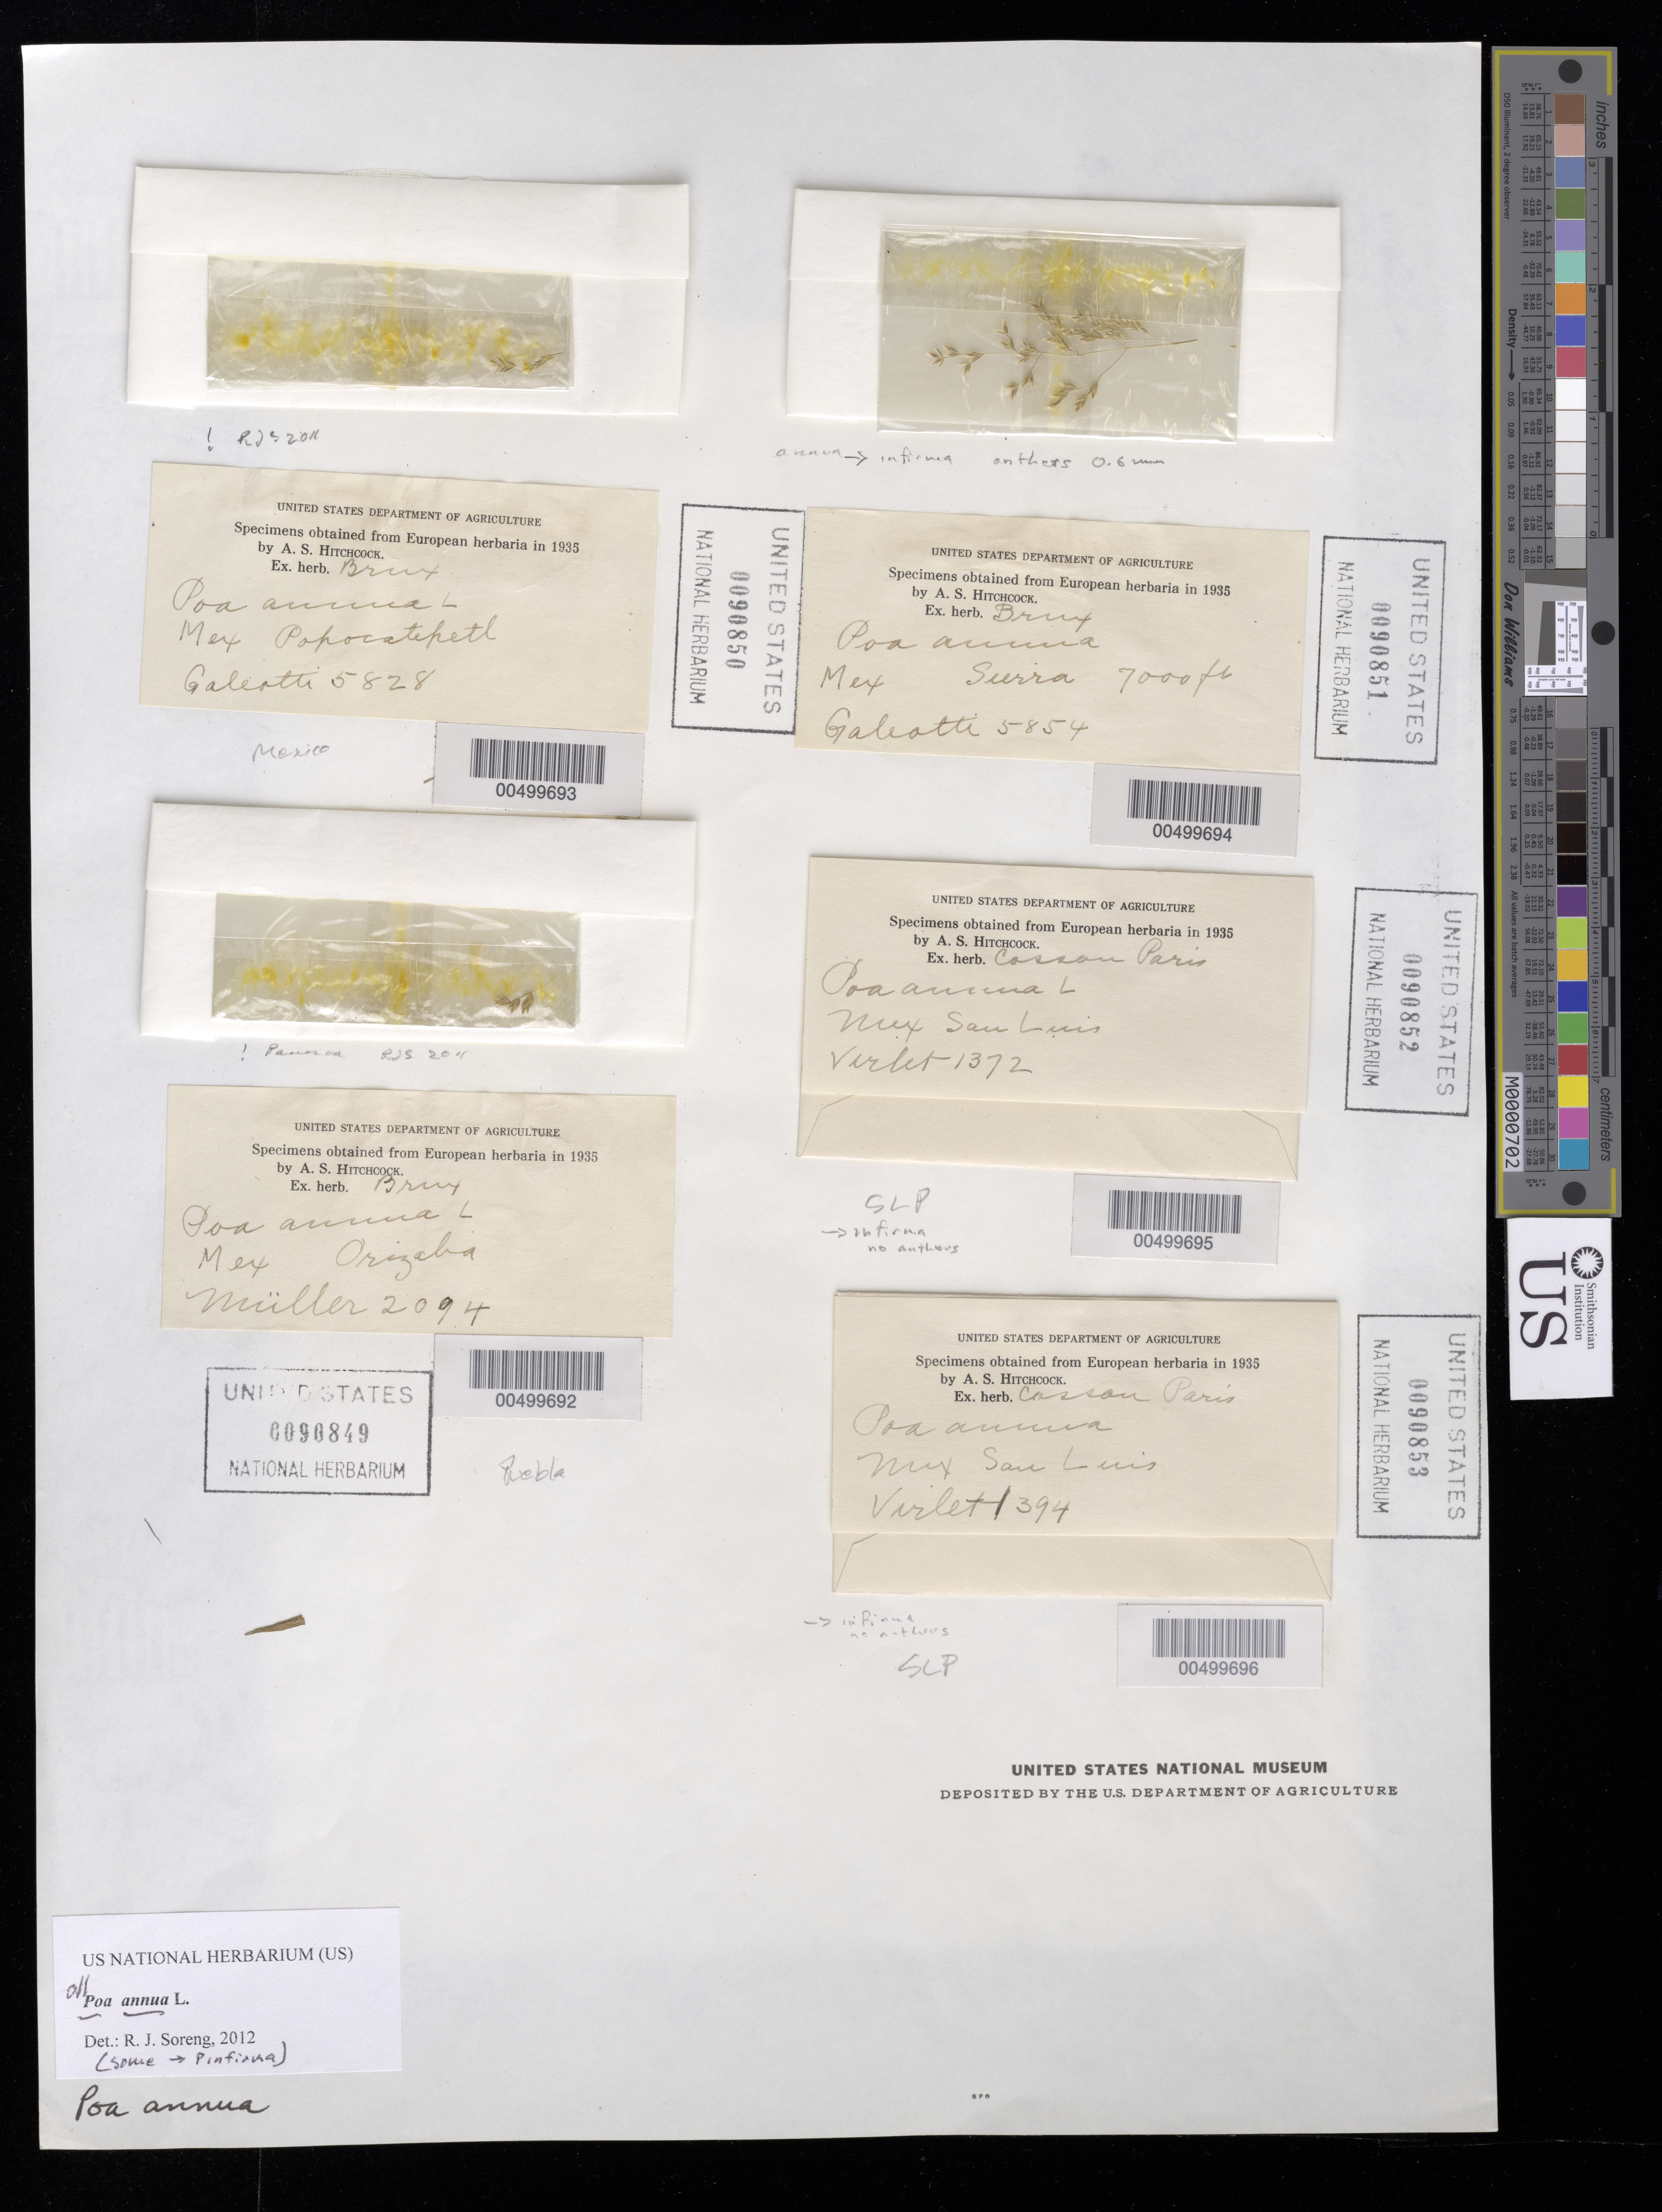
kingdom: Plantae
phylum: Tracheophyta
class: Liliopsida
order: Poales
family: Poaceae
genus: Poa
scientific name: Poa annua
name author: L.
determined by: Soreng, Robert J., Research Associate (BOT), Smithsonian Institution - National Museum of Natural History (UNITED STATES)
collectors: H. G. Galeotti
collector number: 5828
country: Mexico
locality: Popocatepetl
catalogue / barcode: US 90850